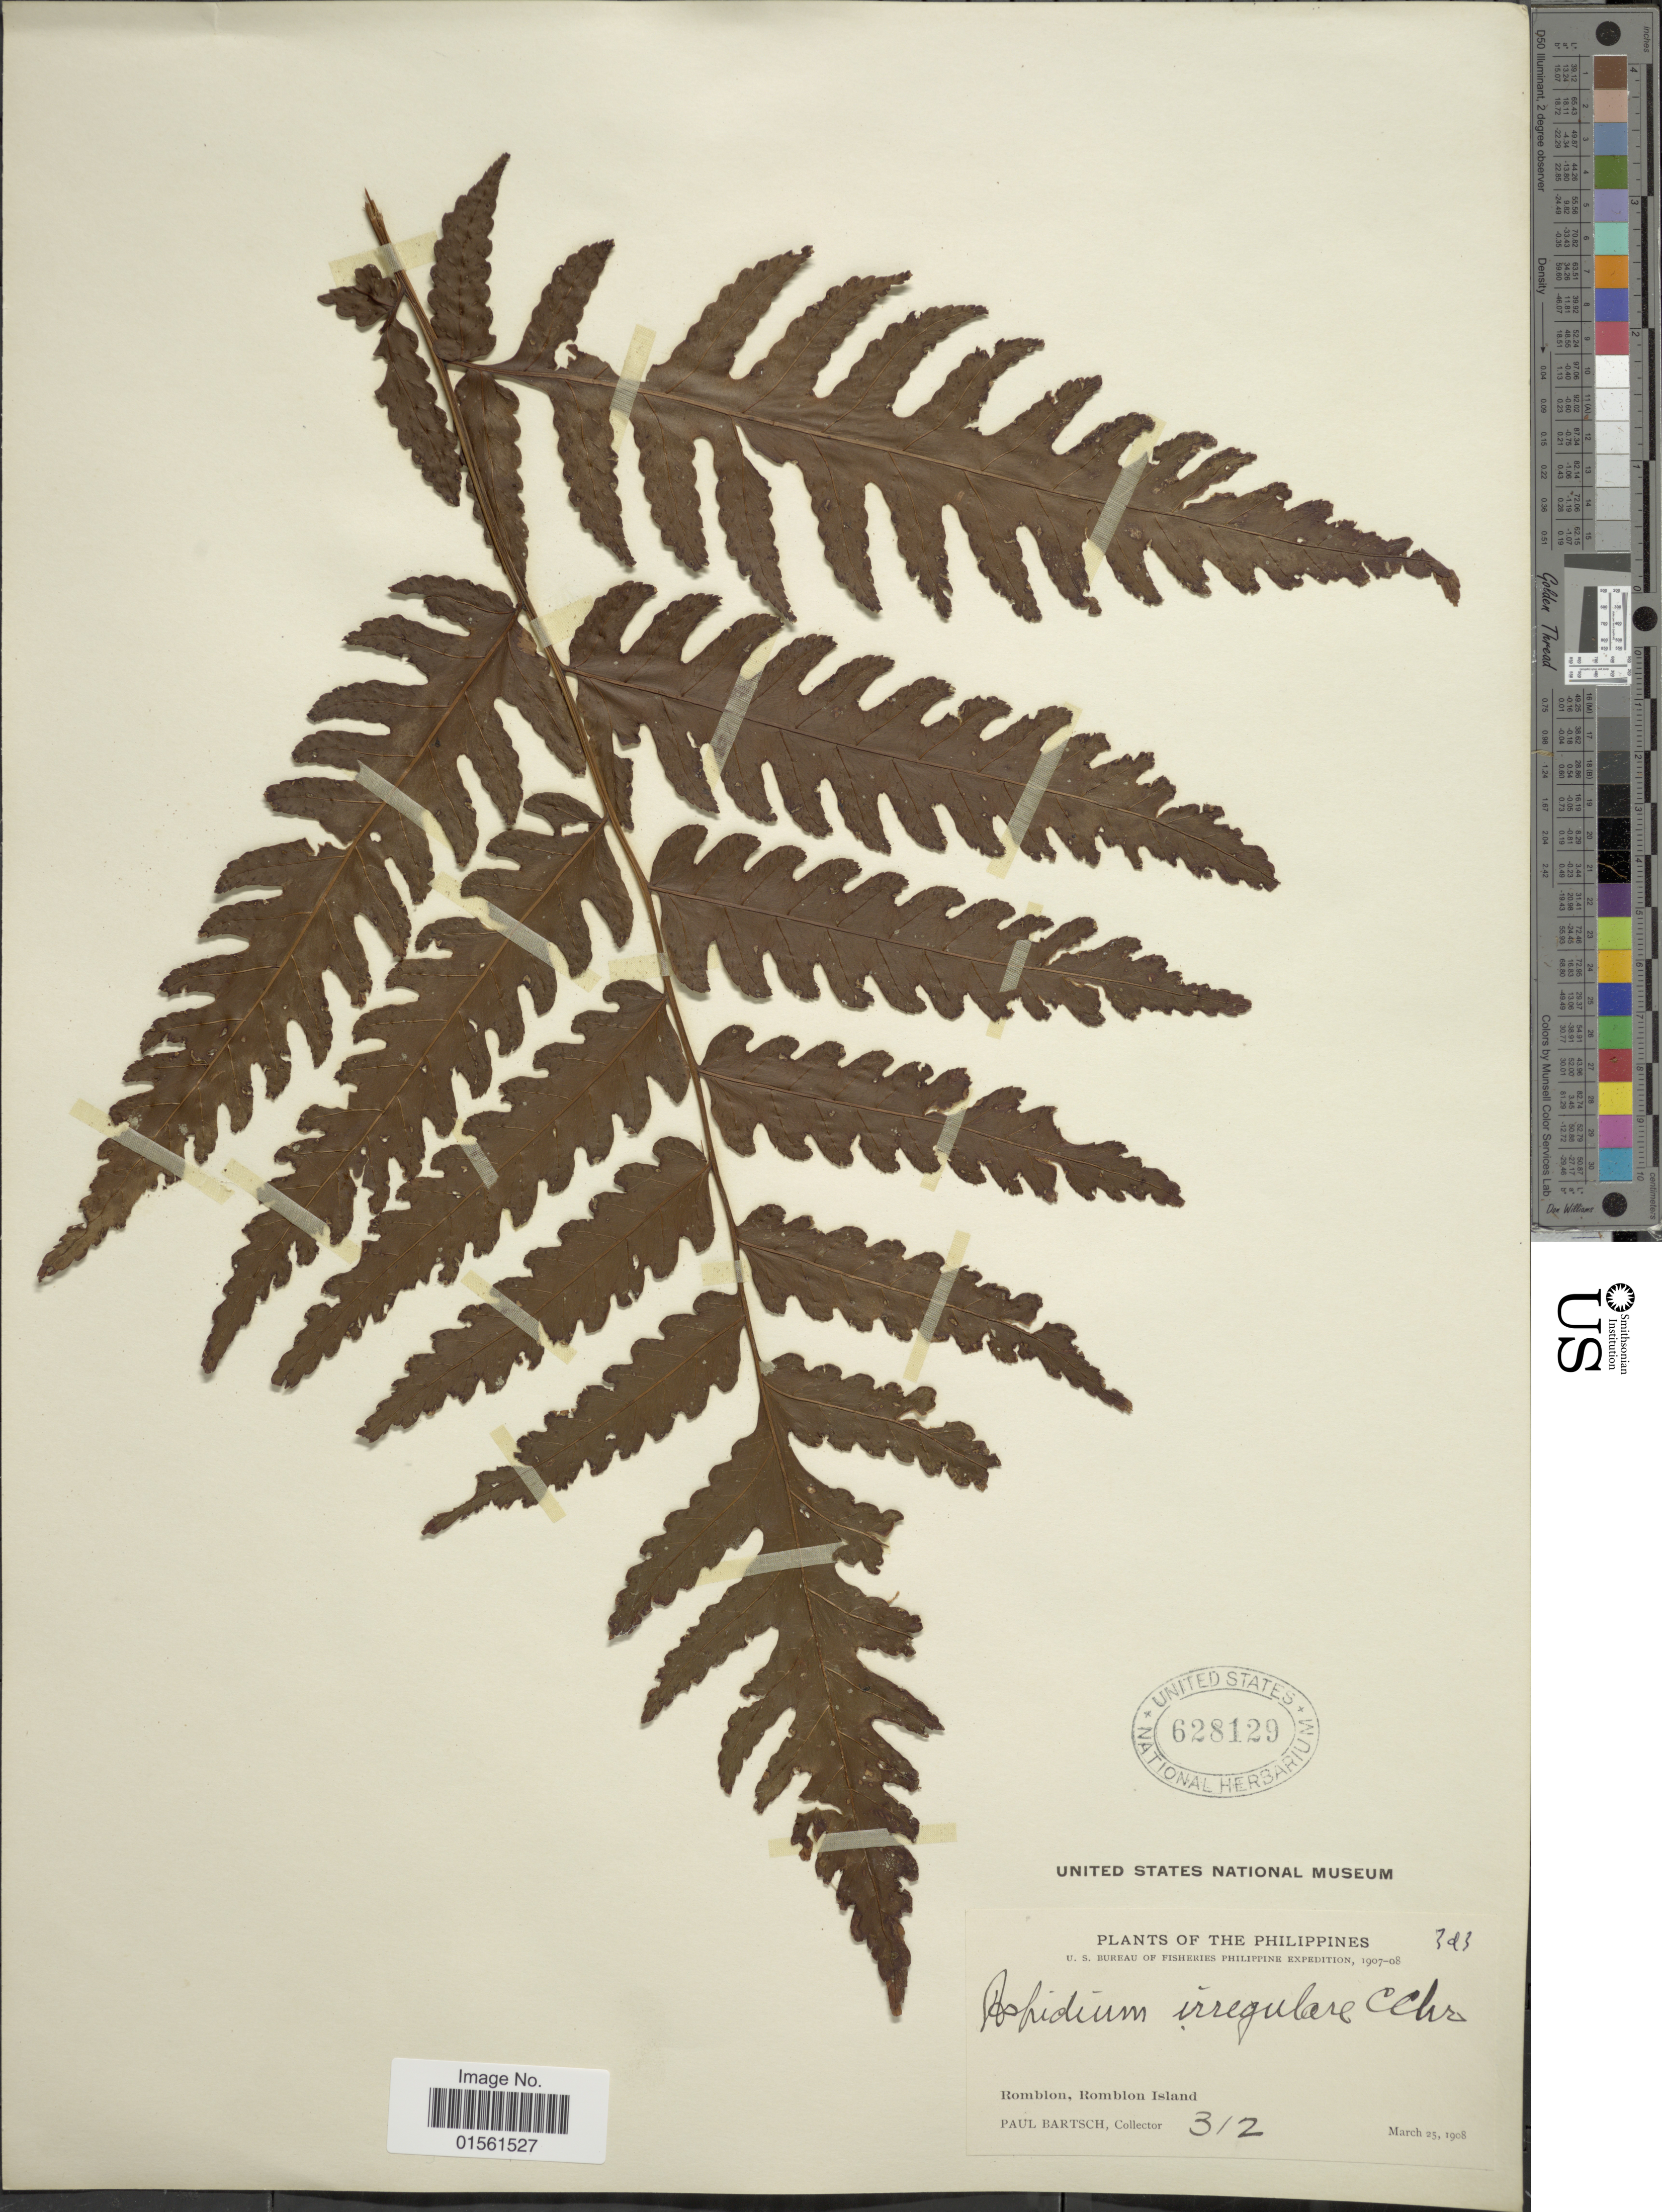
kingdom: Plantae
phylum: Tracheophyta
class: Polypodiopsida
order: Polypodiales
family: Dryopteridaceae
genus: Pleocnemia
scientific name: Pleocnemia brongniartii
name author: (Bory) Holttum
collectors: P. Bartsch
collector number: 312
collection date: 1908-03-25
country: Philippines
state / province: Mimaropa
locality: Philippines, Romblon, Romblon Island.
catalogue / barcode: US 628129